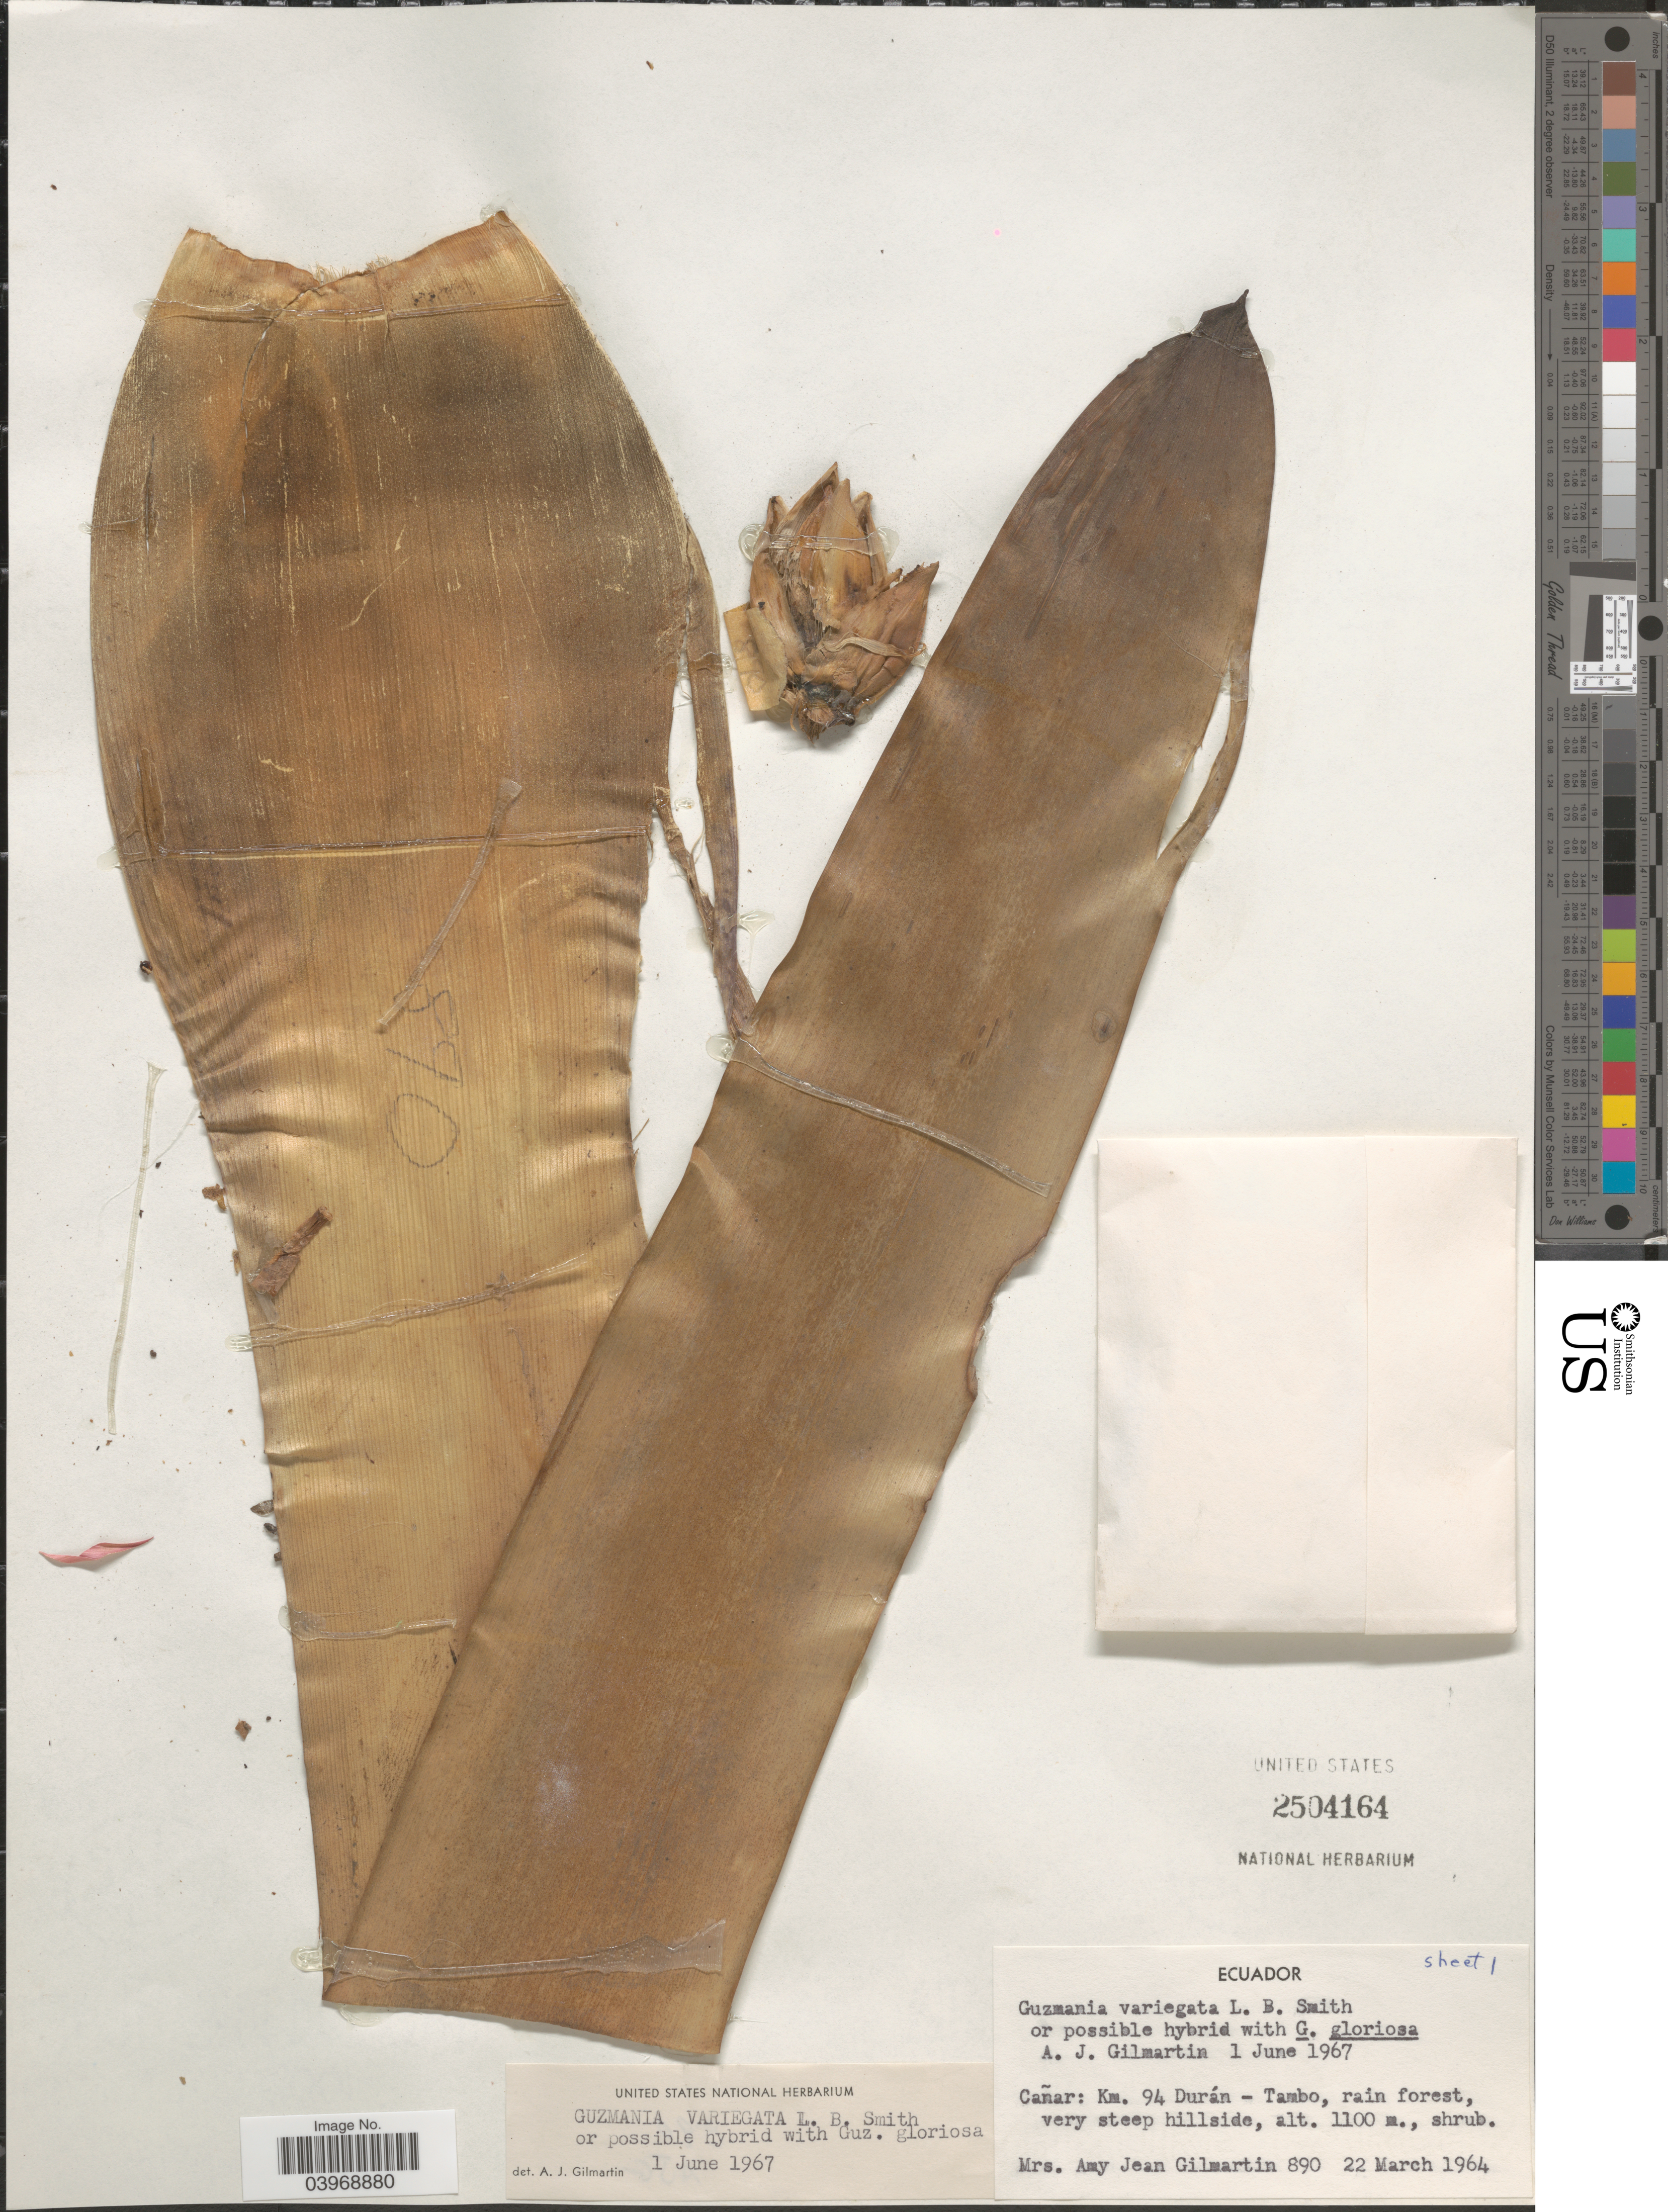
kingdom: Plantae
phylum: Tracheophyta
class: Liliopsida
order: Poales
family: Bromeliaceae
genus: Guzmania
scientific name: Guzmania variegata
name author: L.B. Sm.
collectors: A. J. Gilmartin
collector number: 890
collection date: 1964-03-22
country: Ecuador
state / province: Cañar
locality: Km. 94 Durán - Tambo, rain forest.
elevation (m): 1100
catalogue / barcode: US 2504164